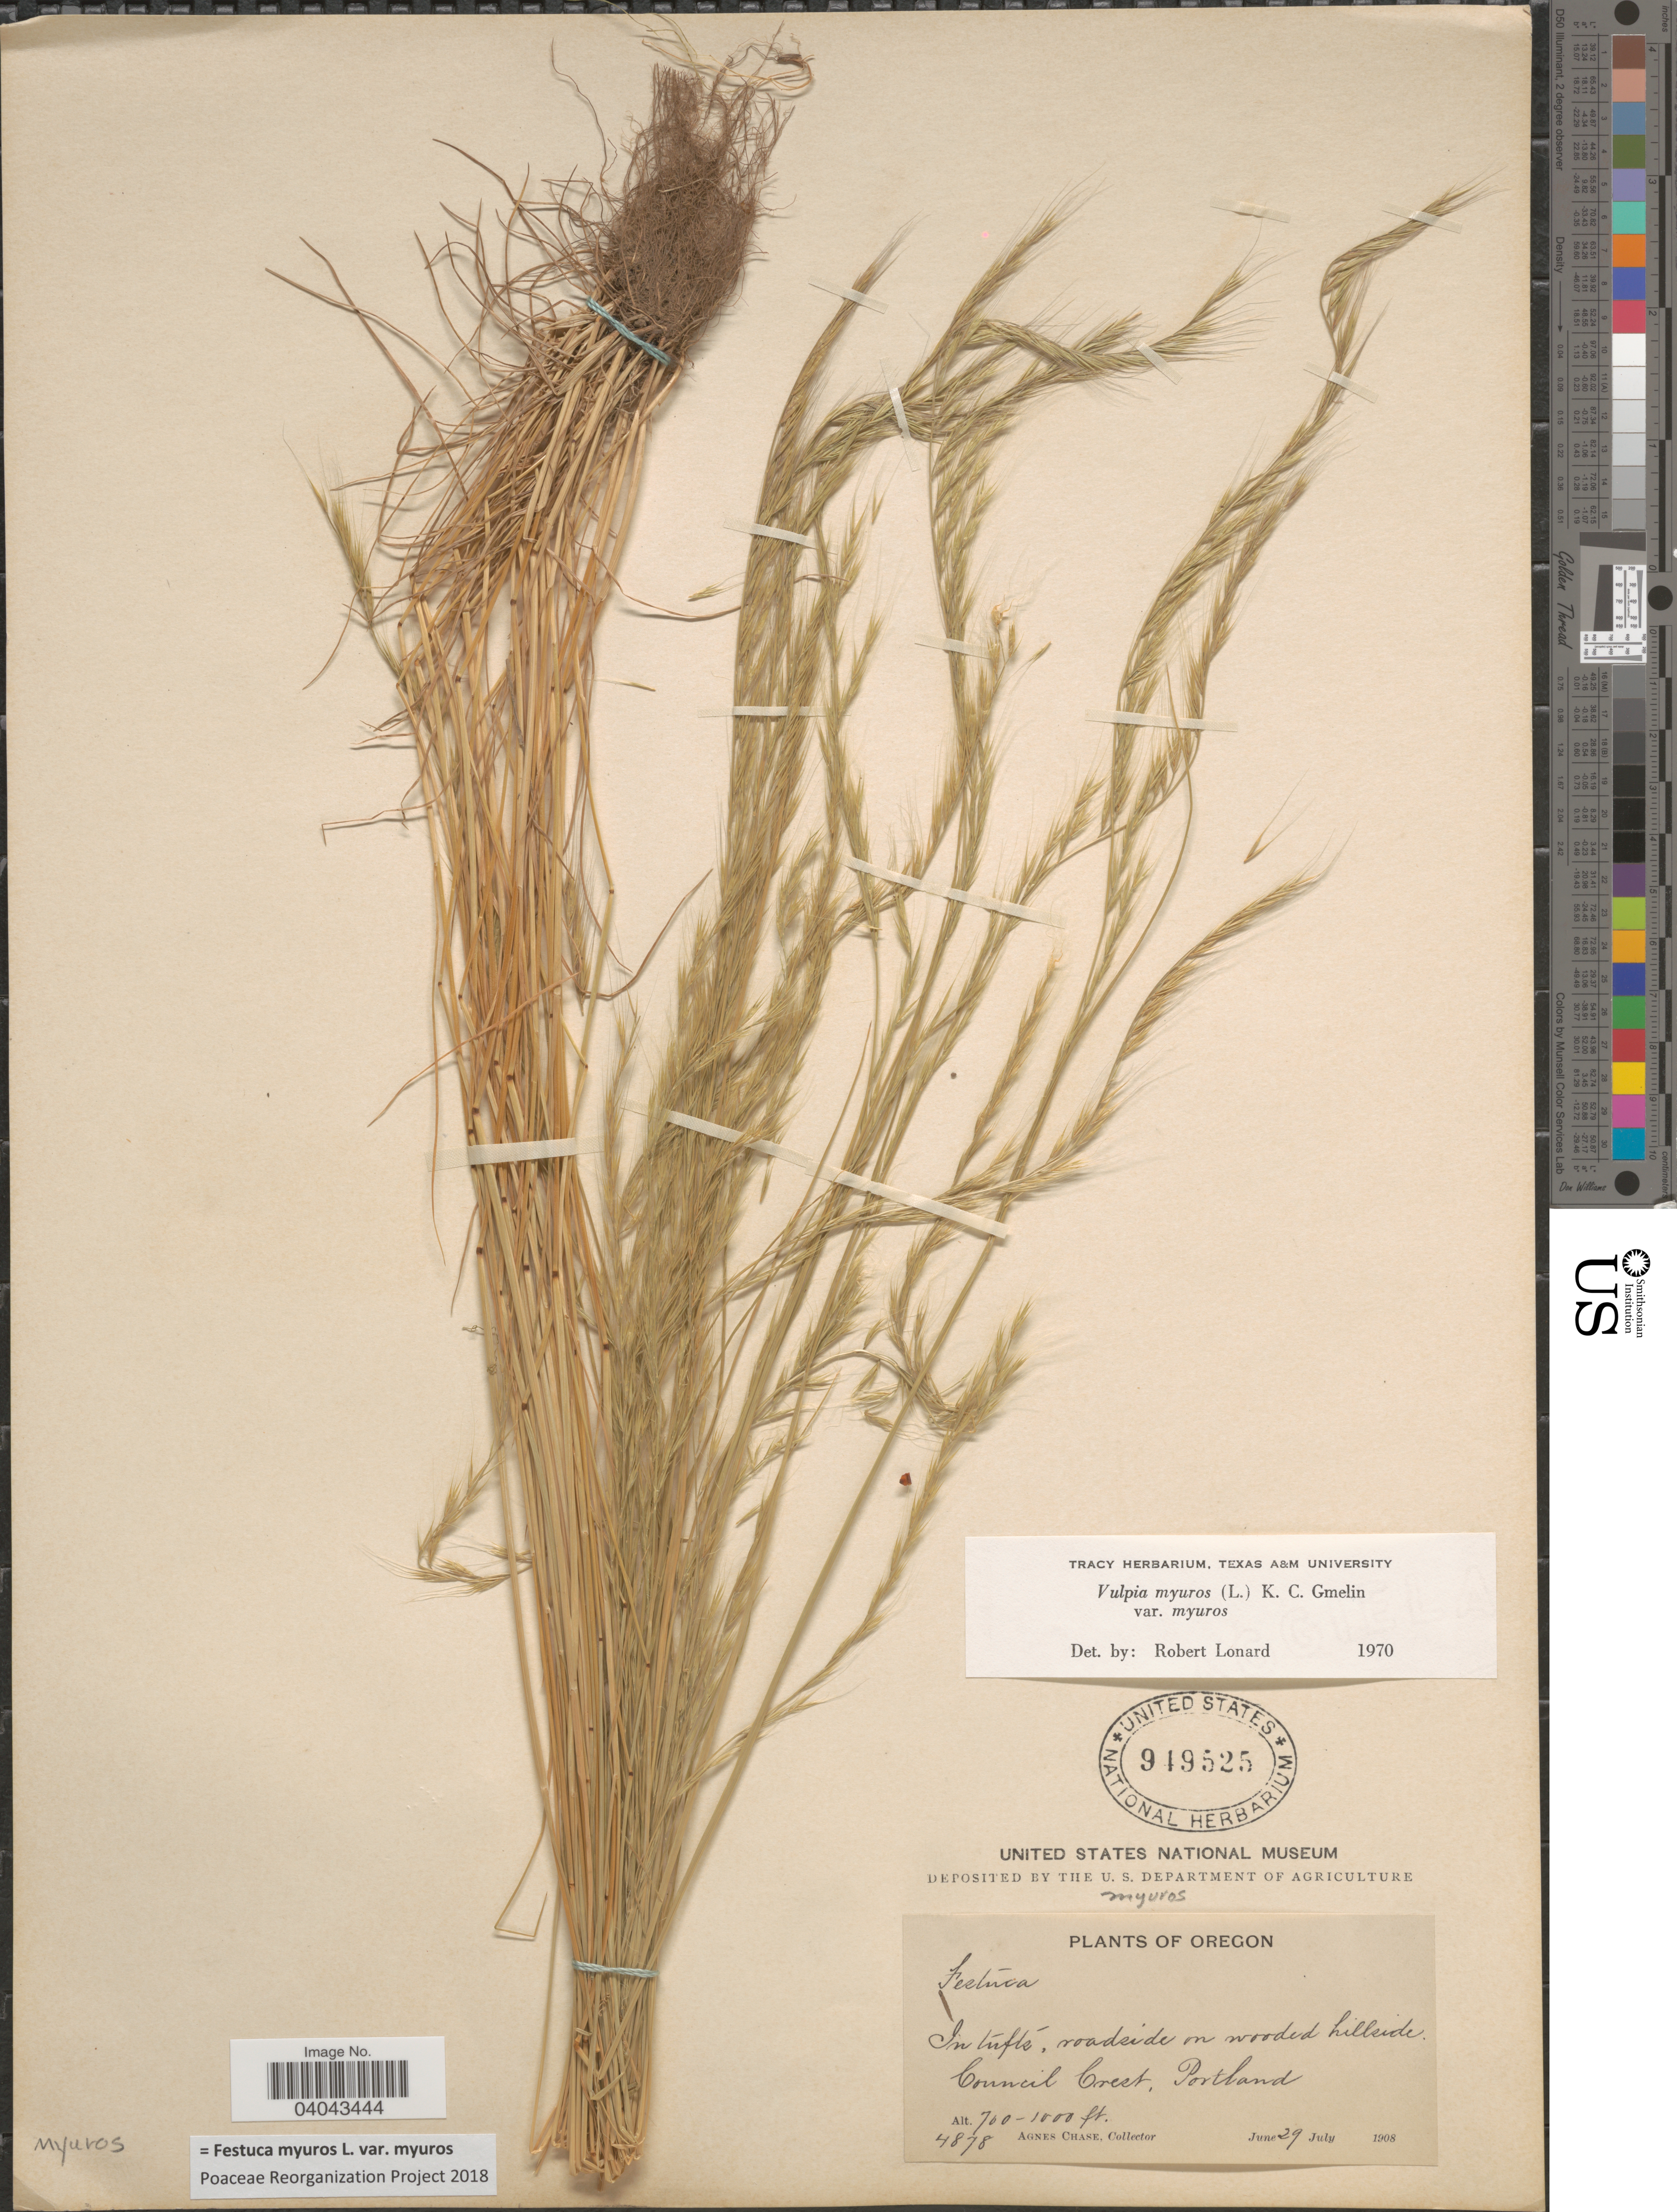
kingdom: Plantae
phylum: Tracheophyta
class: Liliopsida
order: Poales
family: Poaceae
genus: Festuca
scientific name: Festuca myuros var. myuros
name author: L.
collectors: A. Chase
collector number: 4878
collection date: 1908-06-29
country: United States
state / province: Oregon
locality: Council Crest, Portland.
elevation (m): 213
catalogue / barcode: US 949525